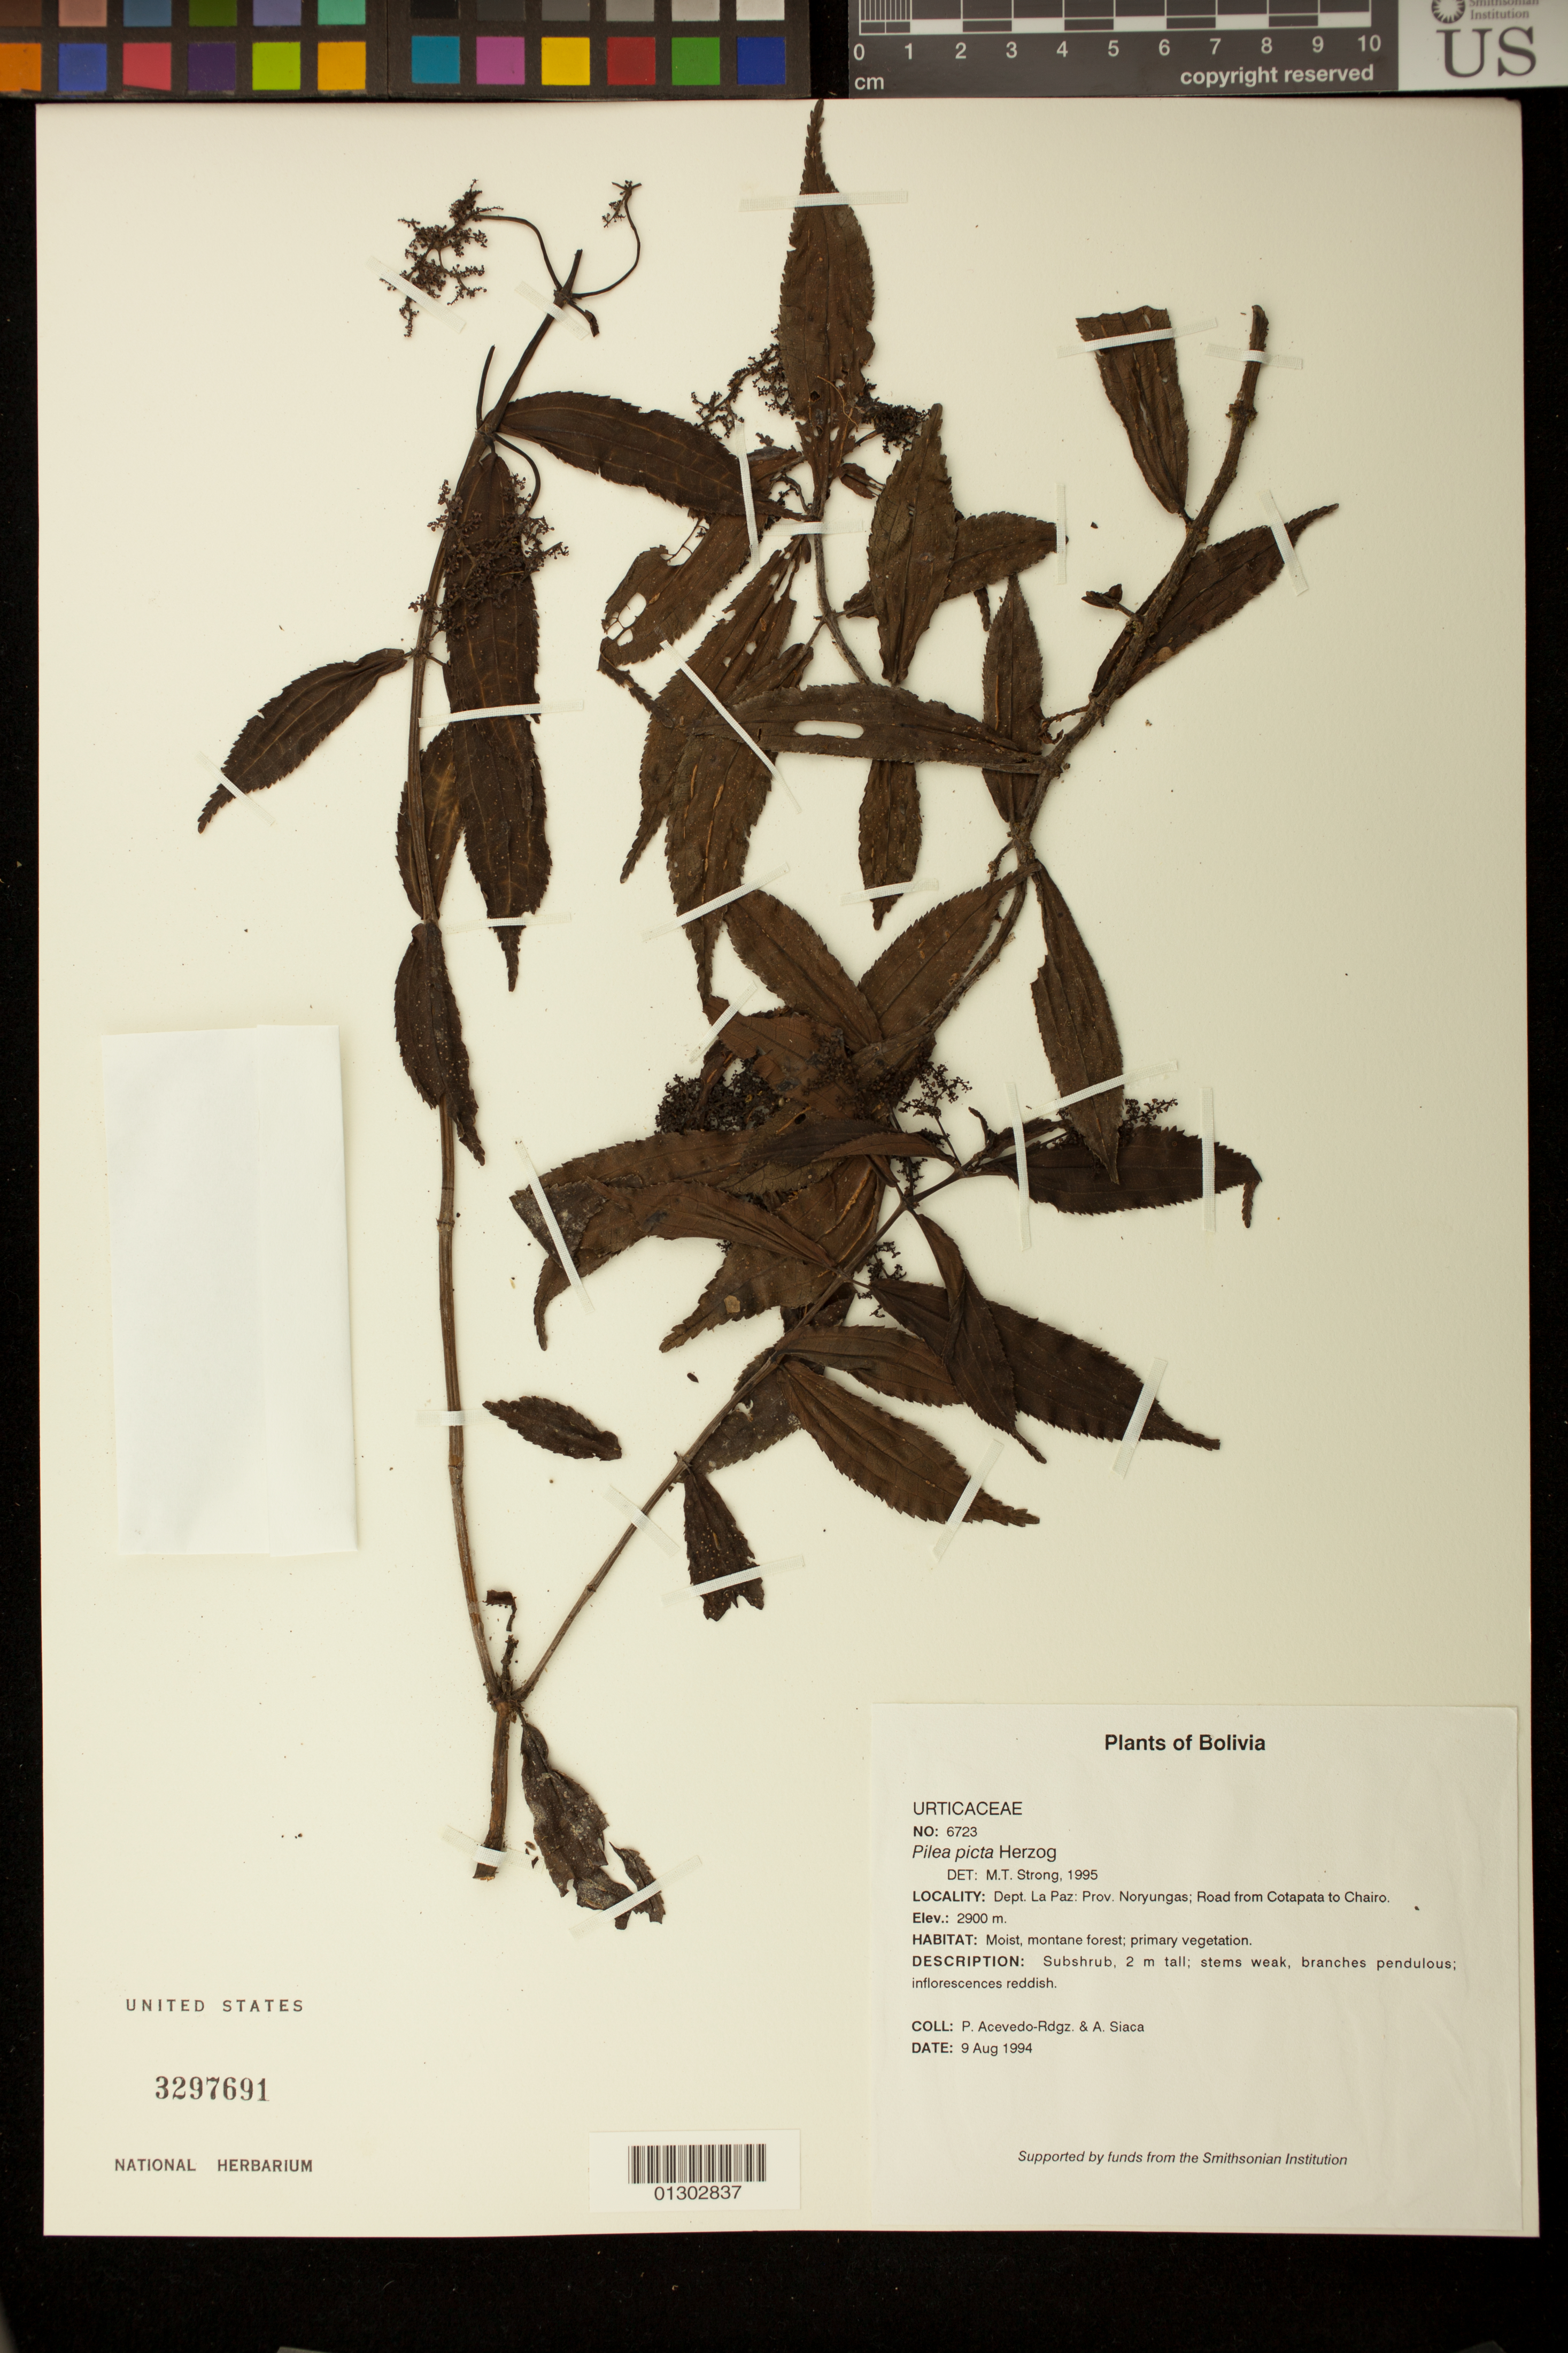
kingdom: Plantae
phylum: Tracheophyta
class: Magnoliopsida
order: Rosales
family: Urticaceae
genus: Pilea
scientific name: Pilea picta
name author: Herzog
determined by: Strong, M. T., (US), Smithsonian Institution - National Museum of Natural History (UNITED STATES)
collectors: P. Acevedo-Rodr. & A. Siaca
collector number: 6723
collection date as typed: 09 Aug 1994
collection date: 1994-08-09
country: Bolivia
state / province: La Paz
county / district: Noryungas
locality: Depart. La Paz; Prov. Noryungas. Road from Cotapata to Chairo.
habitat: Moist, montane forest; primary vegetation.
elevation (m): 2900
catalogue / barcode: US 3297691